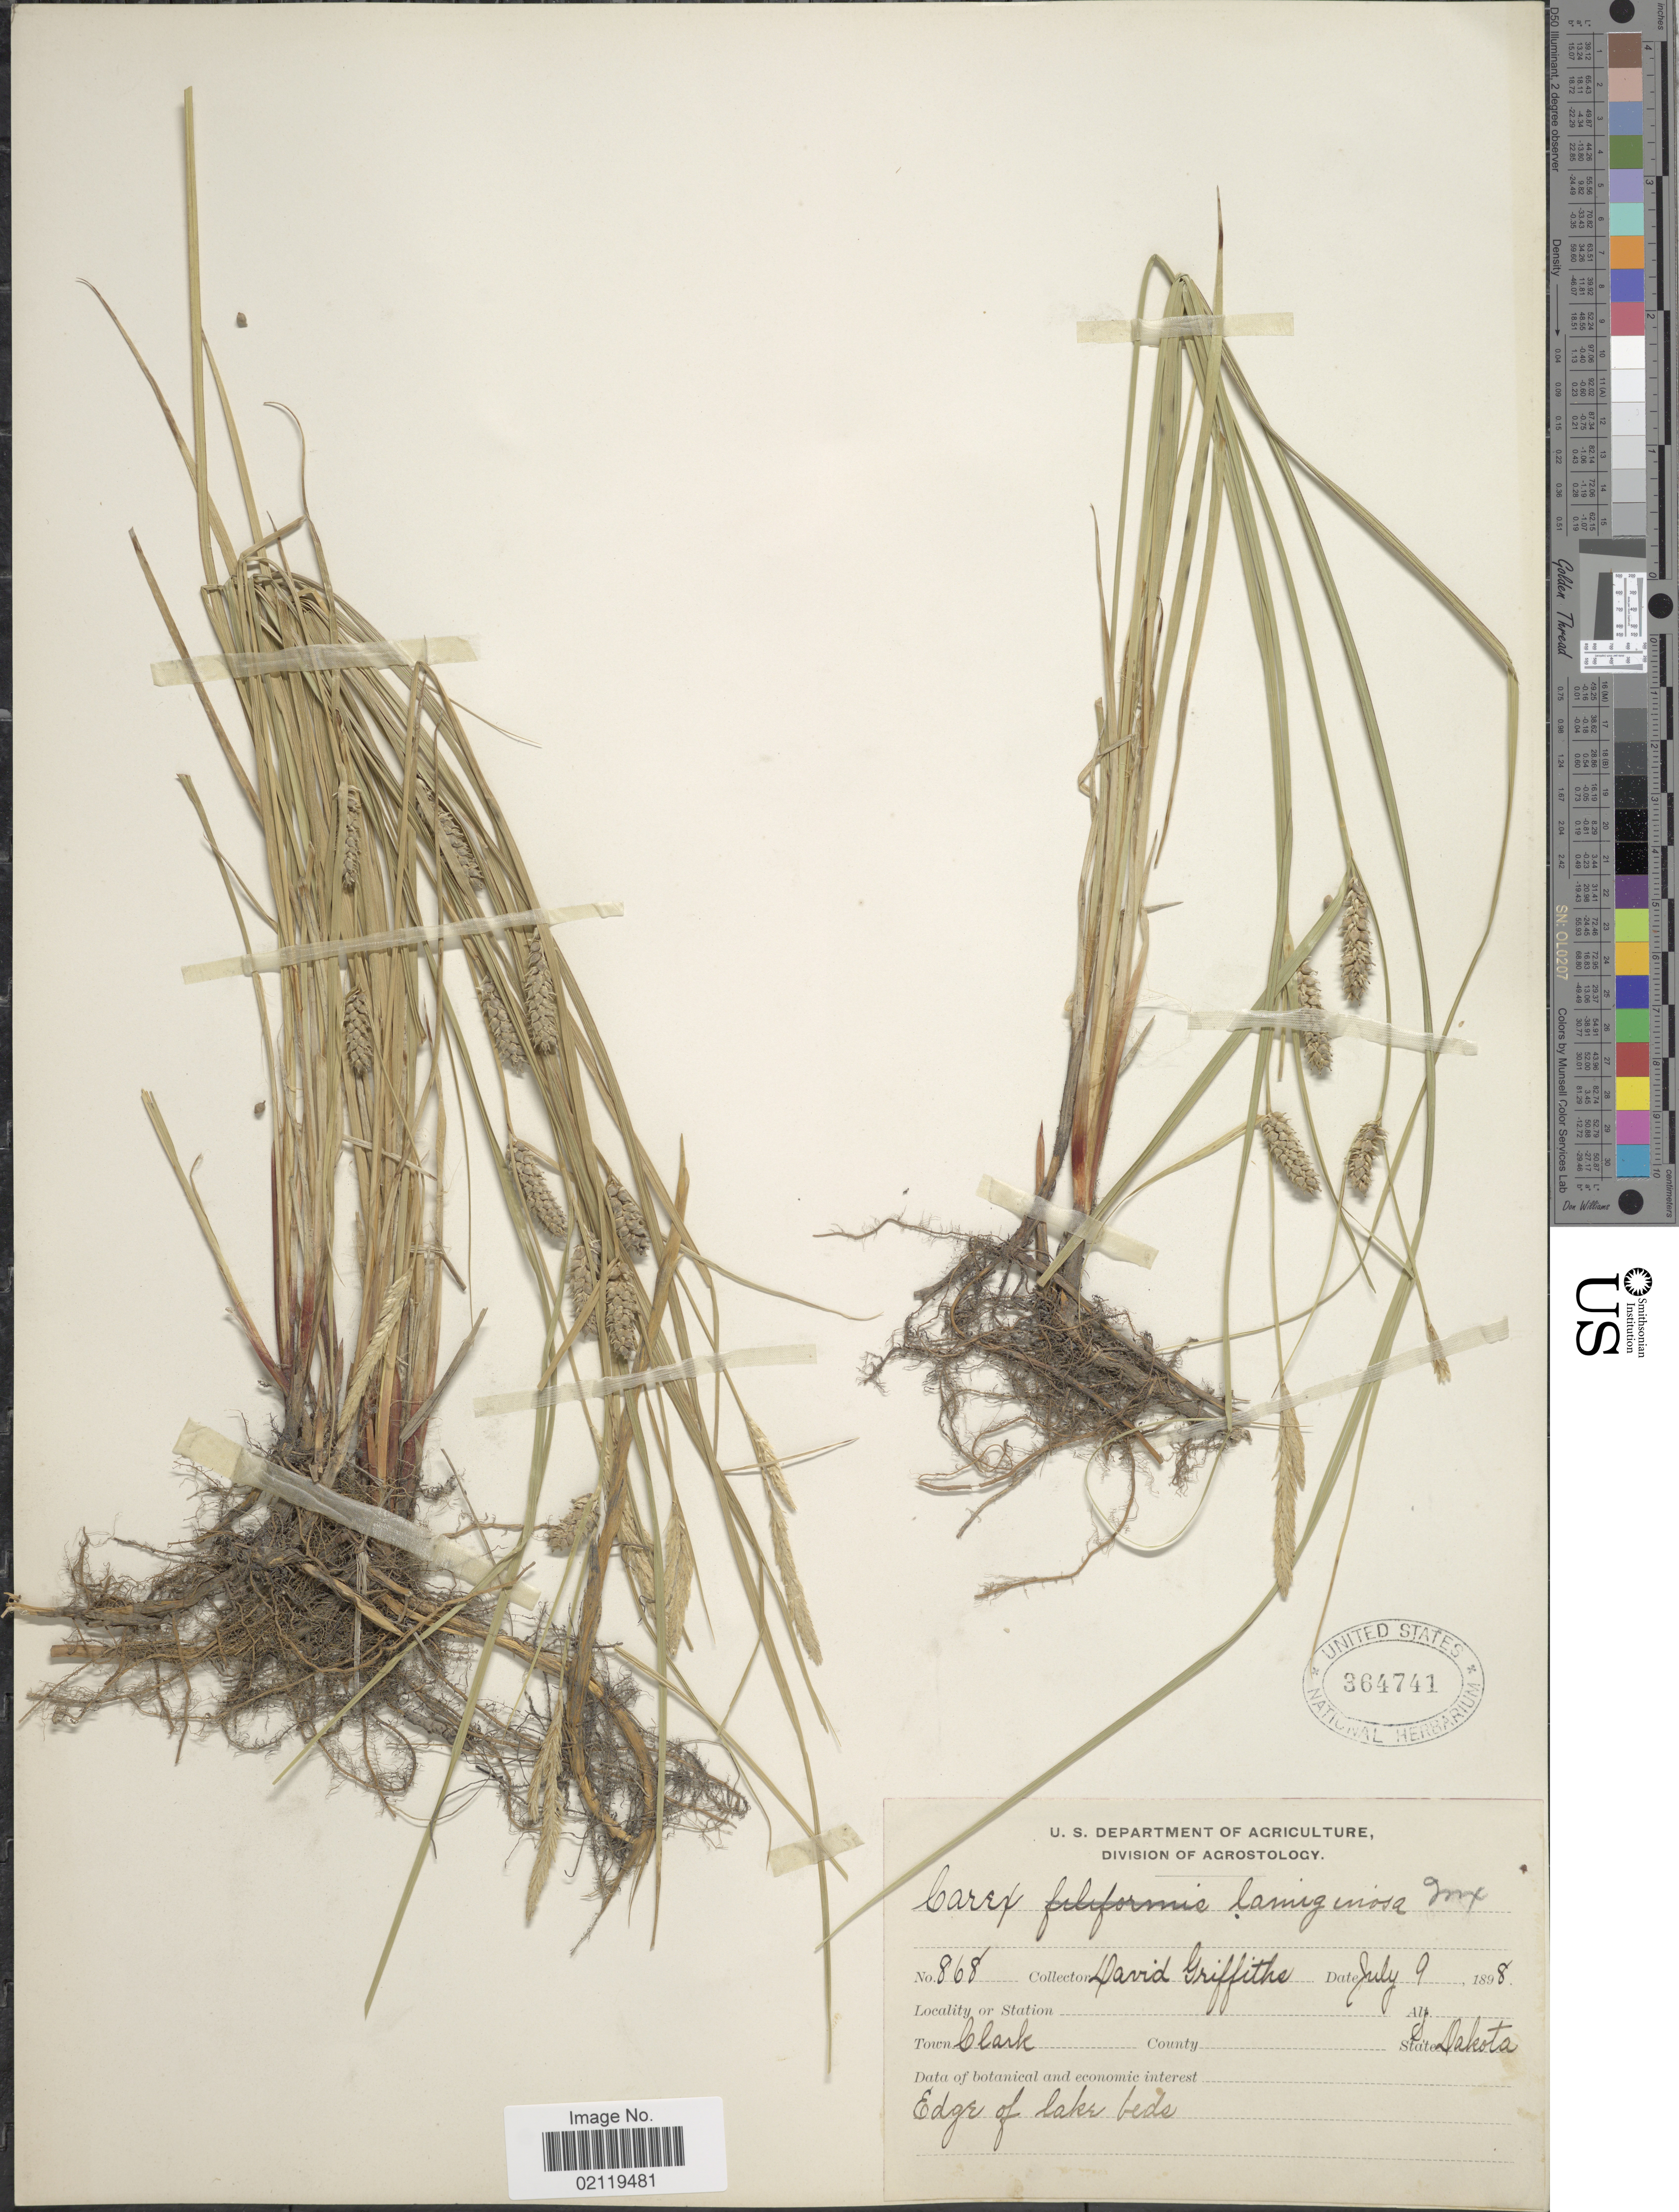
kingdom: Plantae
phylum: Tracheophyta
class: Liliopsida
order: Poales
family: Cyperaceae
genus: Carex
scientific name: Carex pellita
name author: Muhl. ex Willd.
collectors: D. Griffiths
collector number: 868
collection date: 1898-07-09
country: United States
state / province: South Dakota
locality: Clark. S. Dakota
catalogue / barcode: US 364741